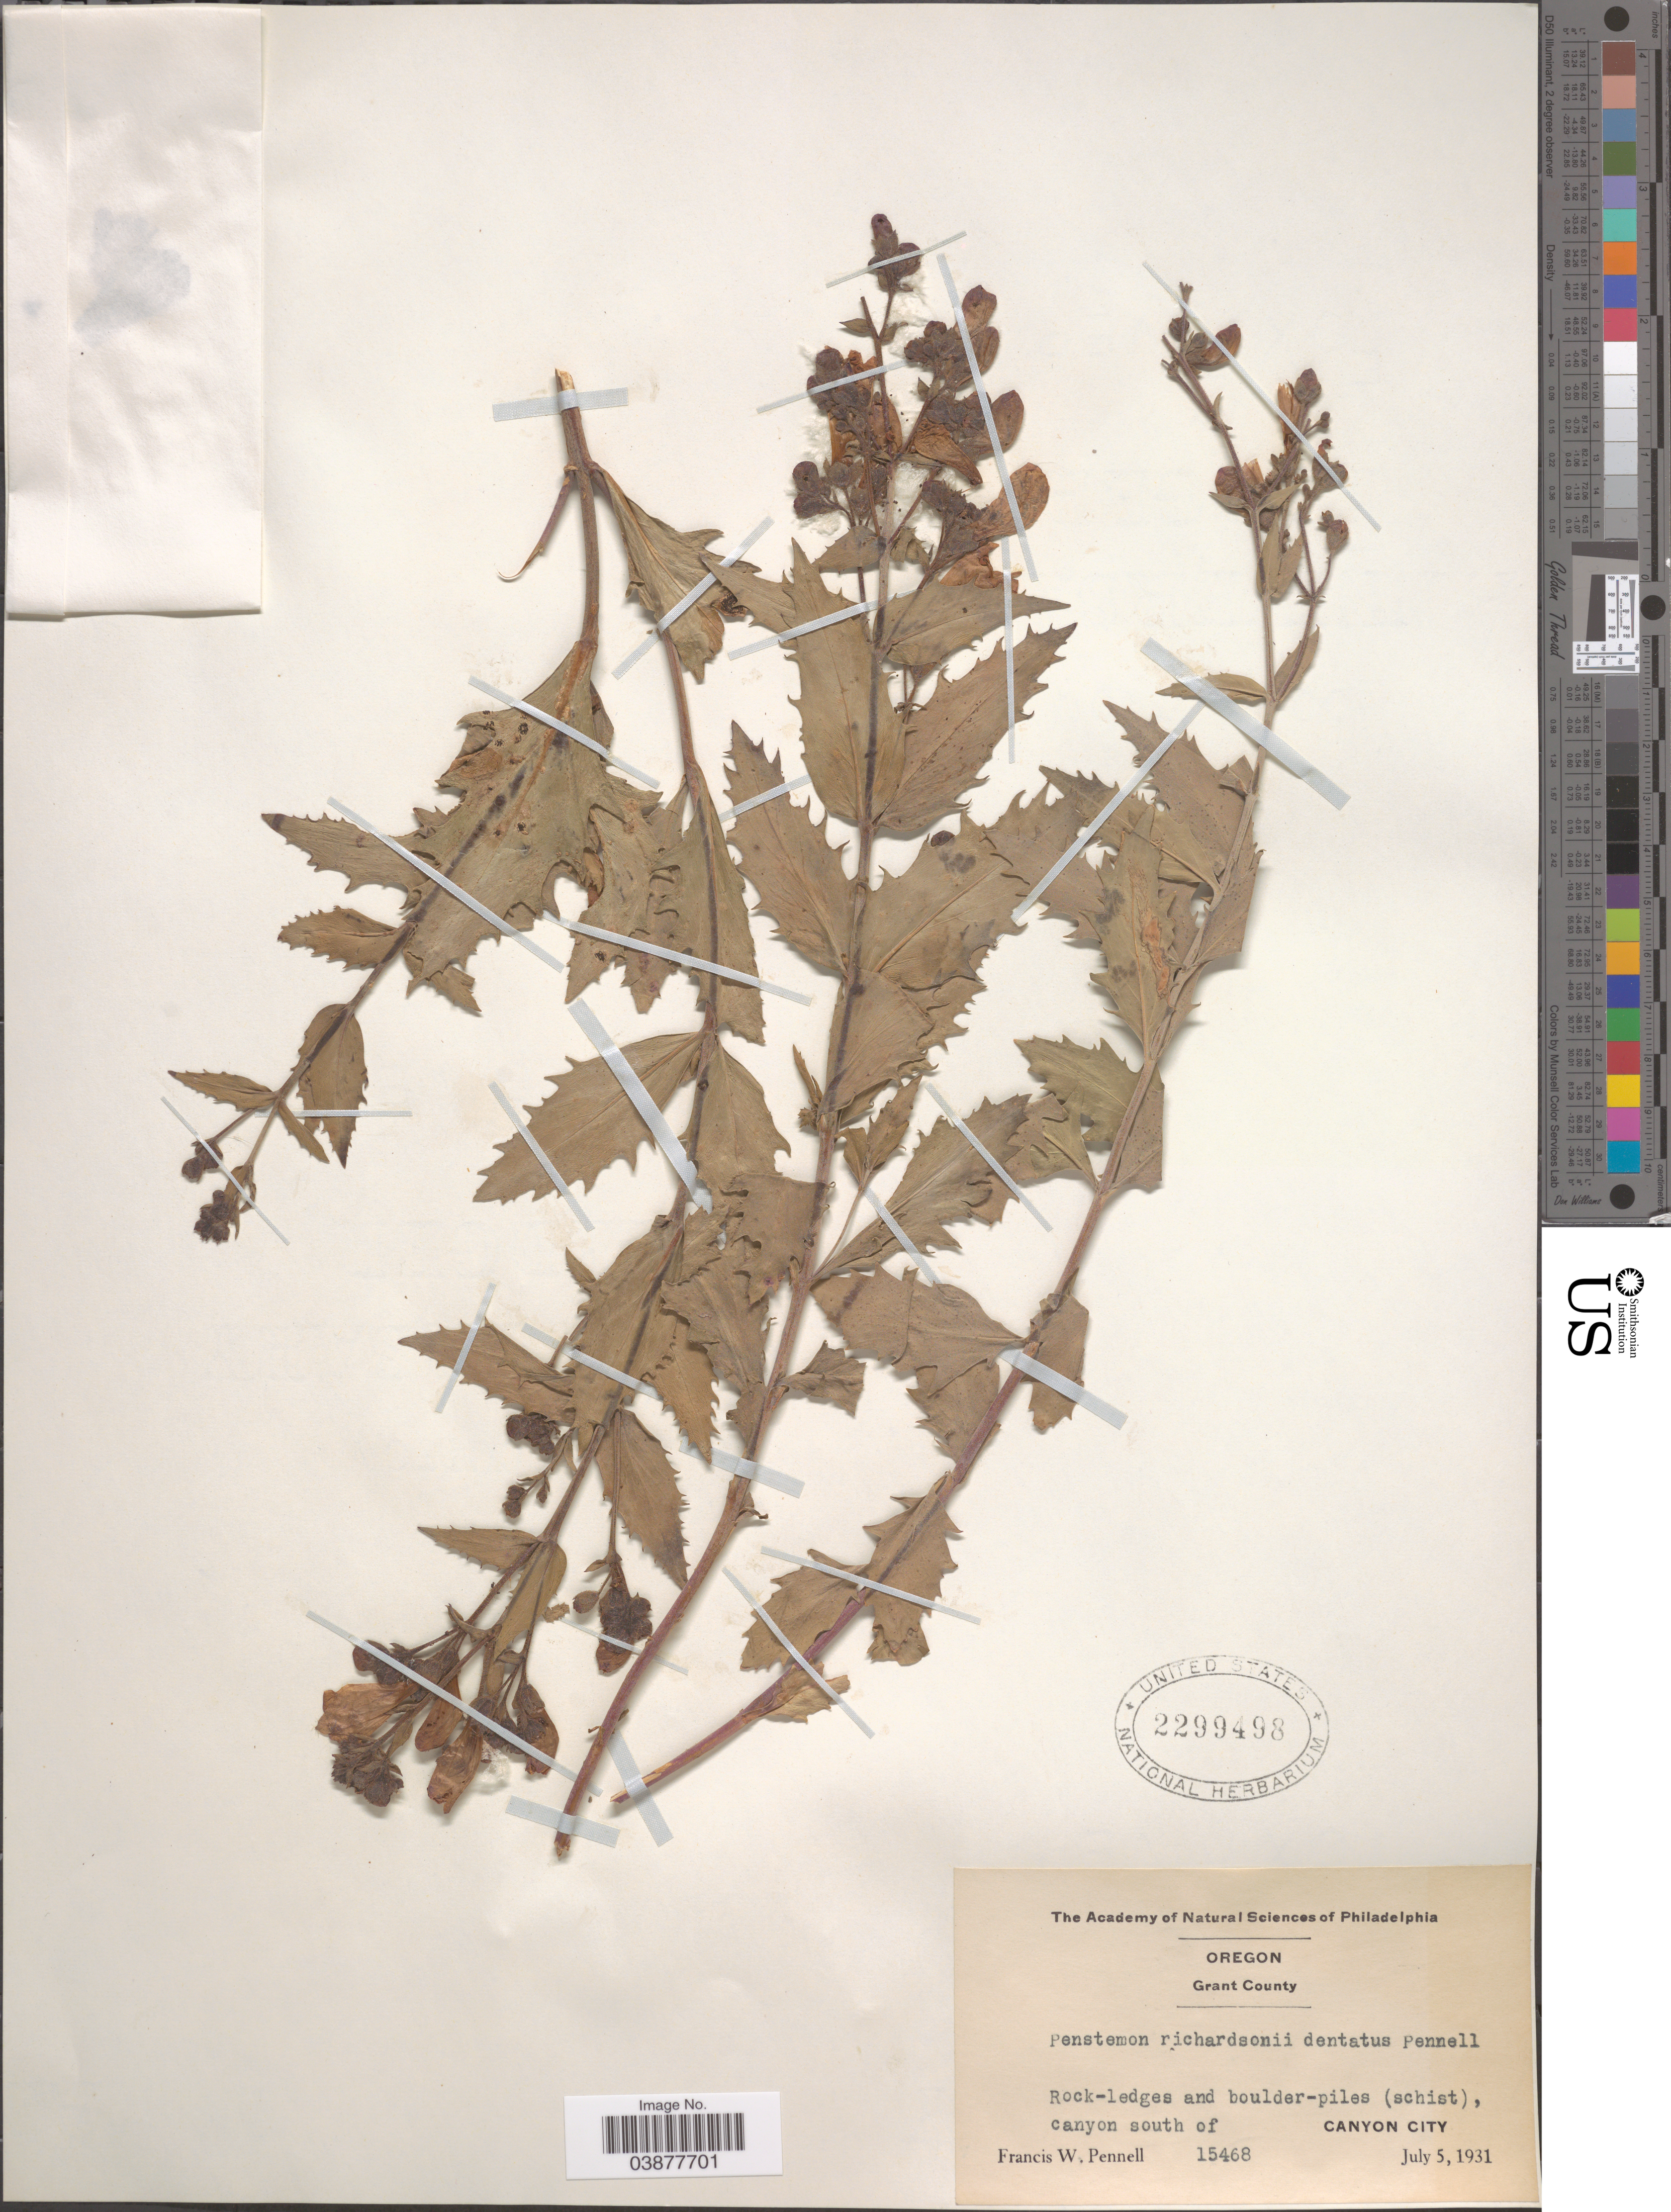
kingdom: Plantae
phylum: Tracheophyta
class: Magnoliopsida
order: Lamiales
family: Plantaginaceae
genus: Penstemon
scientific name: Penstemon richardsonii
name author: Douglas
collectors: F. W. Pennell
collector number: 15468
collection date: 1931-07-05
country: United States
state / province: Oregon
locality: Grant County. Rock-ledges and boulder-piles (schist), canyon south of Canyon City.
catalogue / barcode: US 2299498